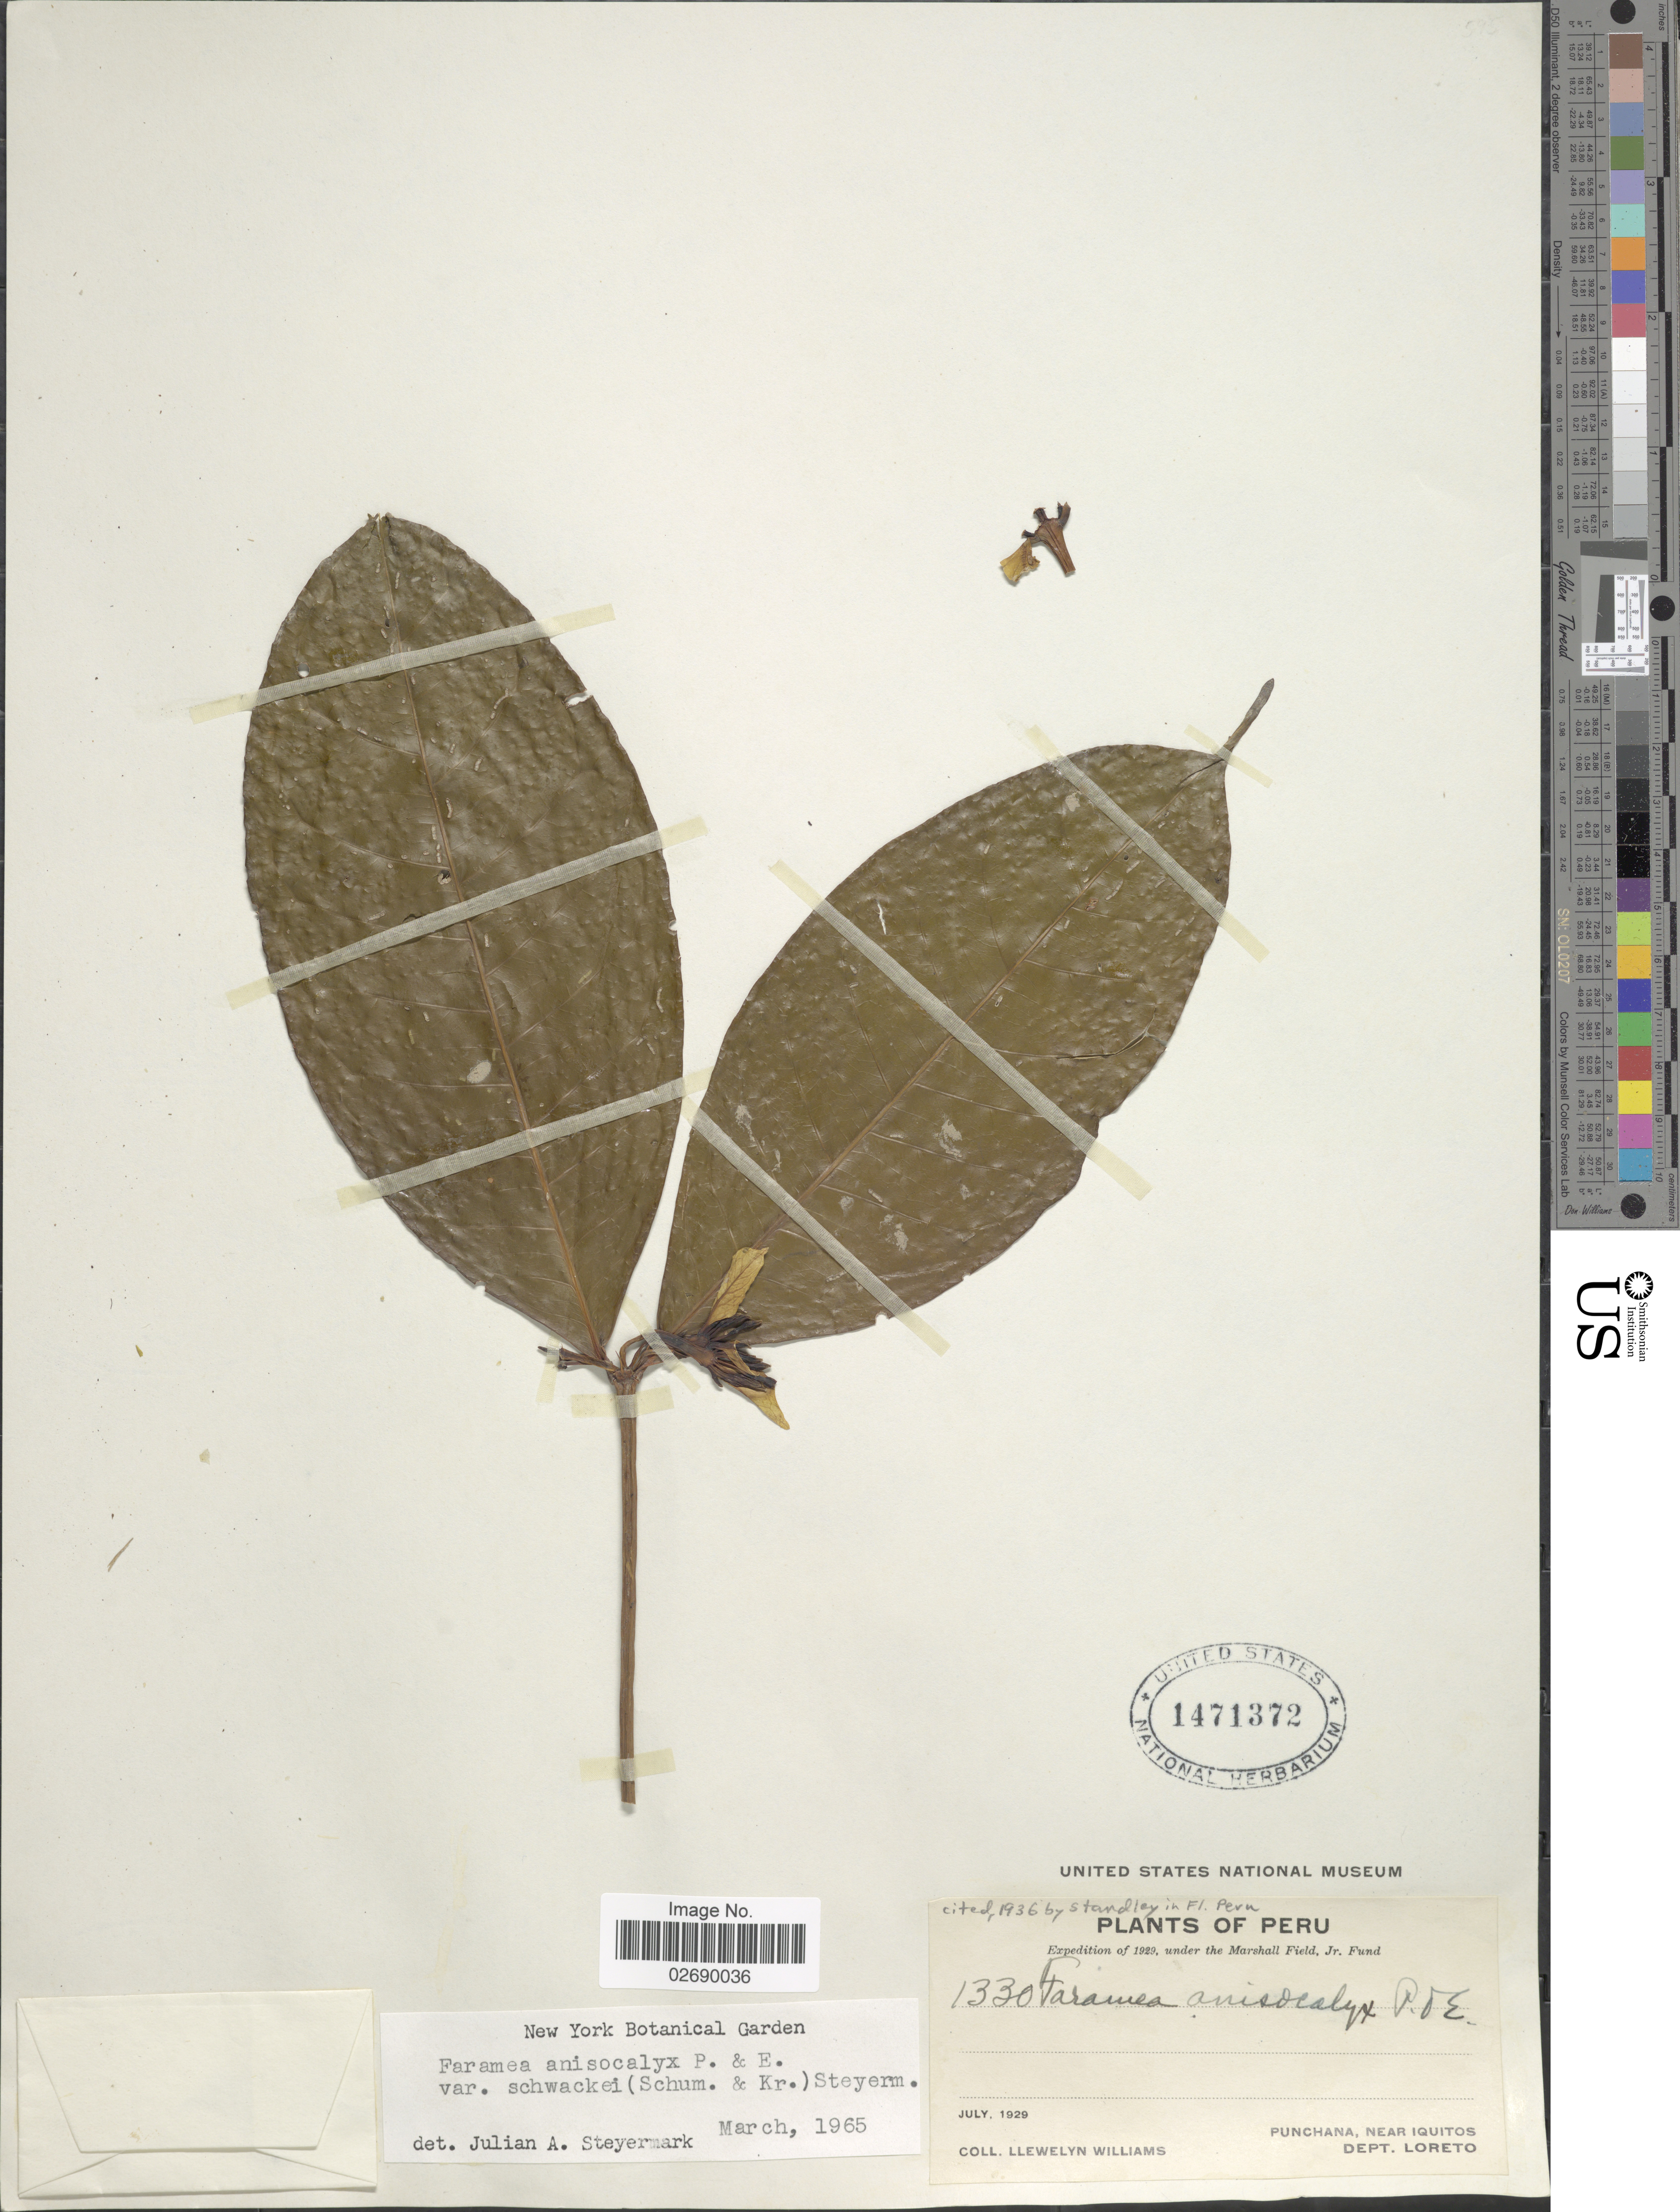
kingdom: Plantae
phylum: Tracheophyta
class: Magnoliopsida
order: Gentianales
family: Rubiaceae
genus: Faramea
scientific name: Faramea anisocalyx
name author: Poepp. & Endl.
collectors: Ll. Williams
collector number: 1330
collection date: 1929-07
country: Peru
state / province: Loreto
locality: Punchana, near Iquitos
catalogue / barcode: US 1471372